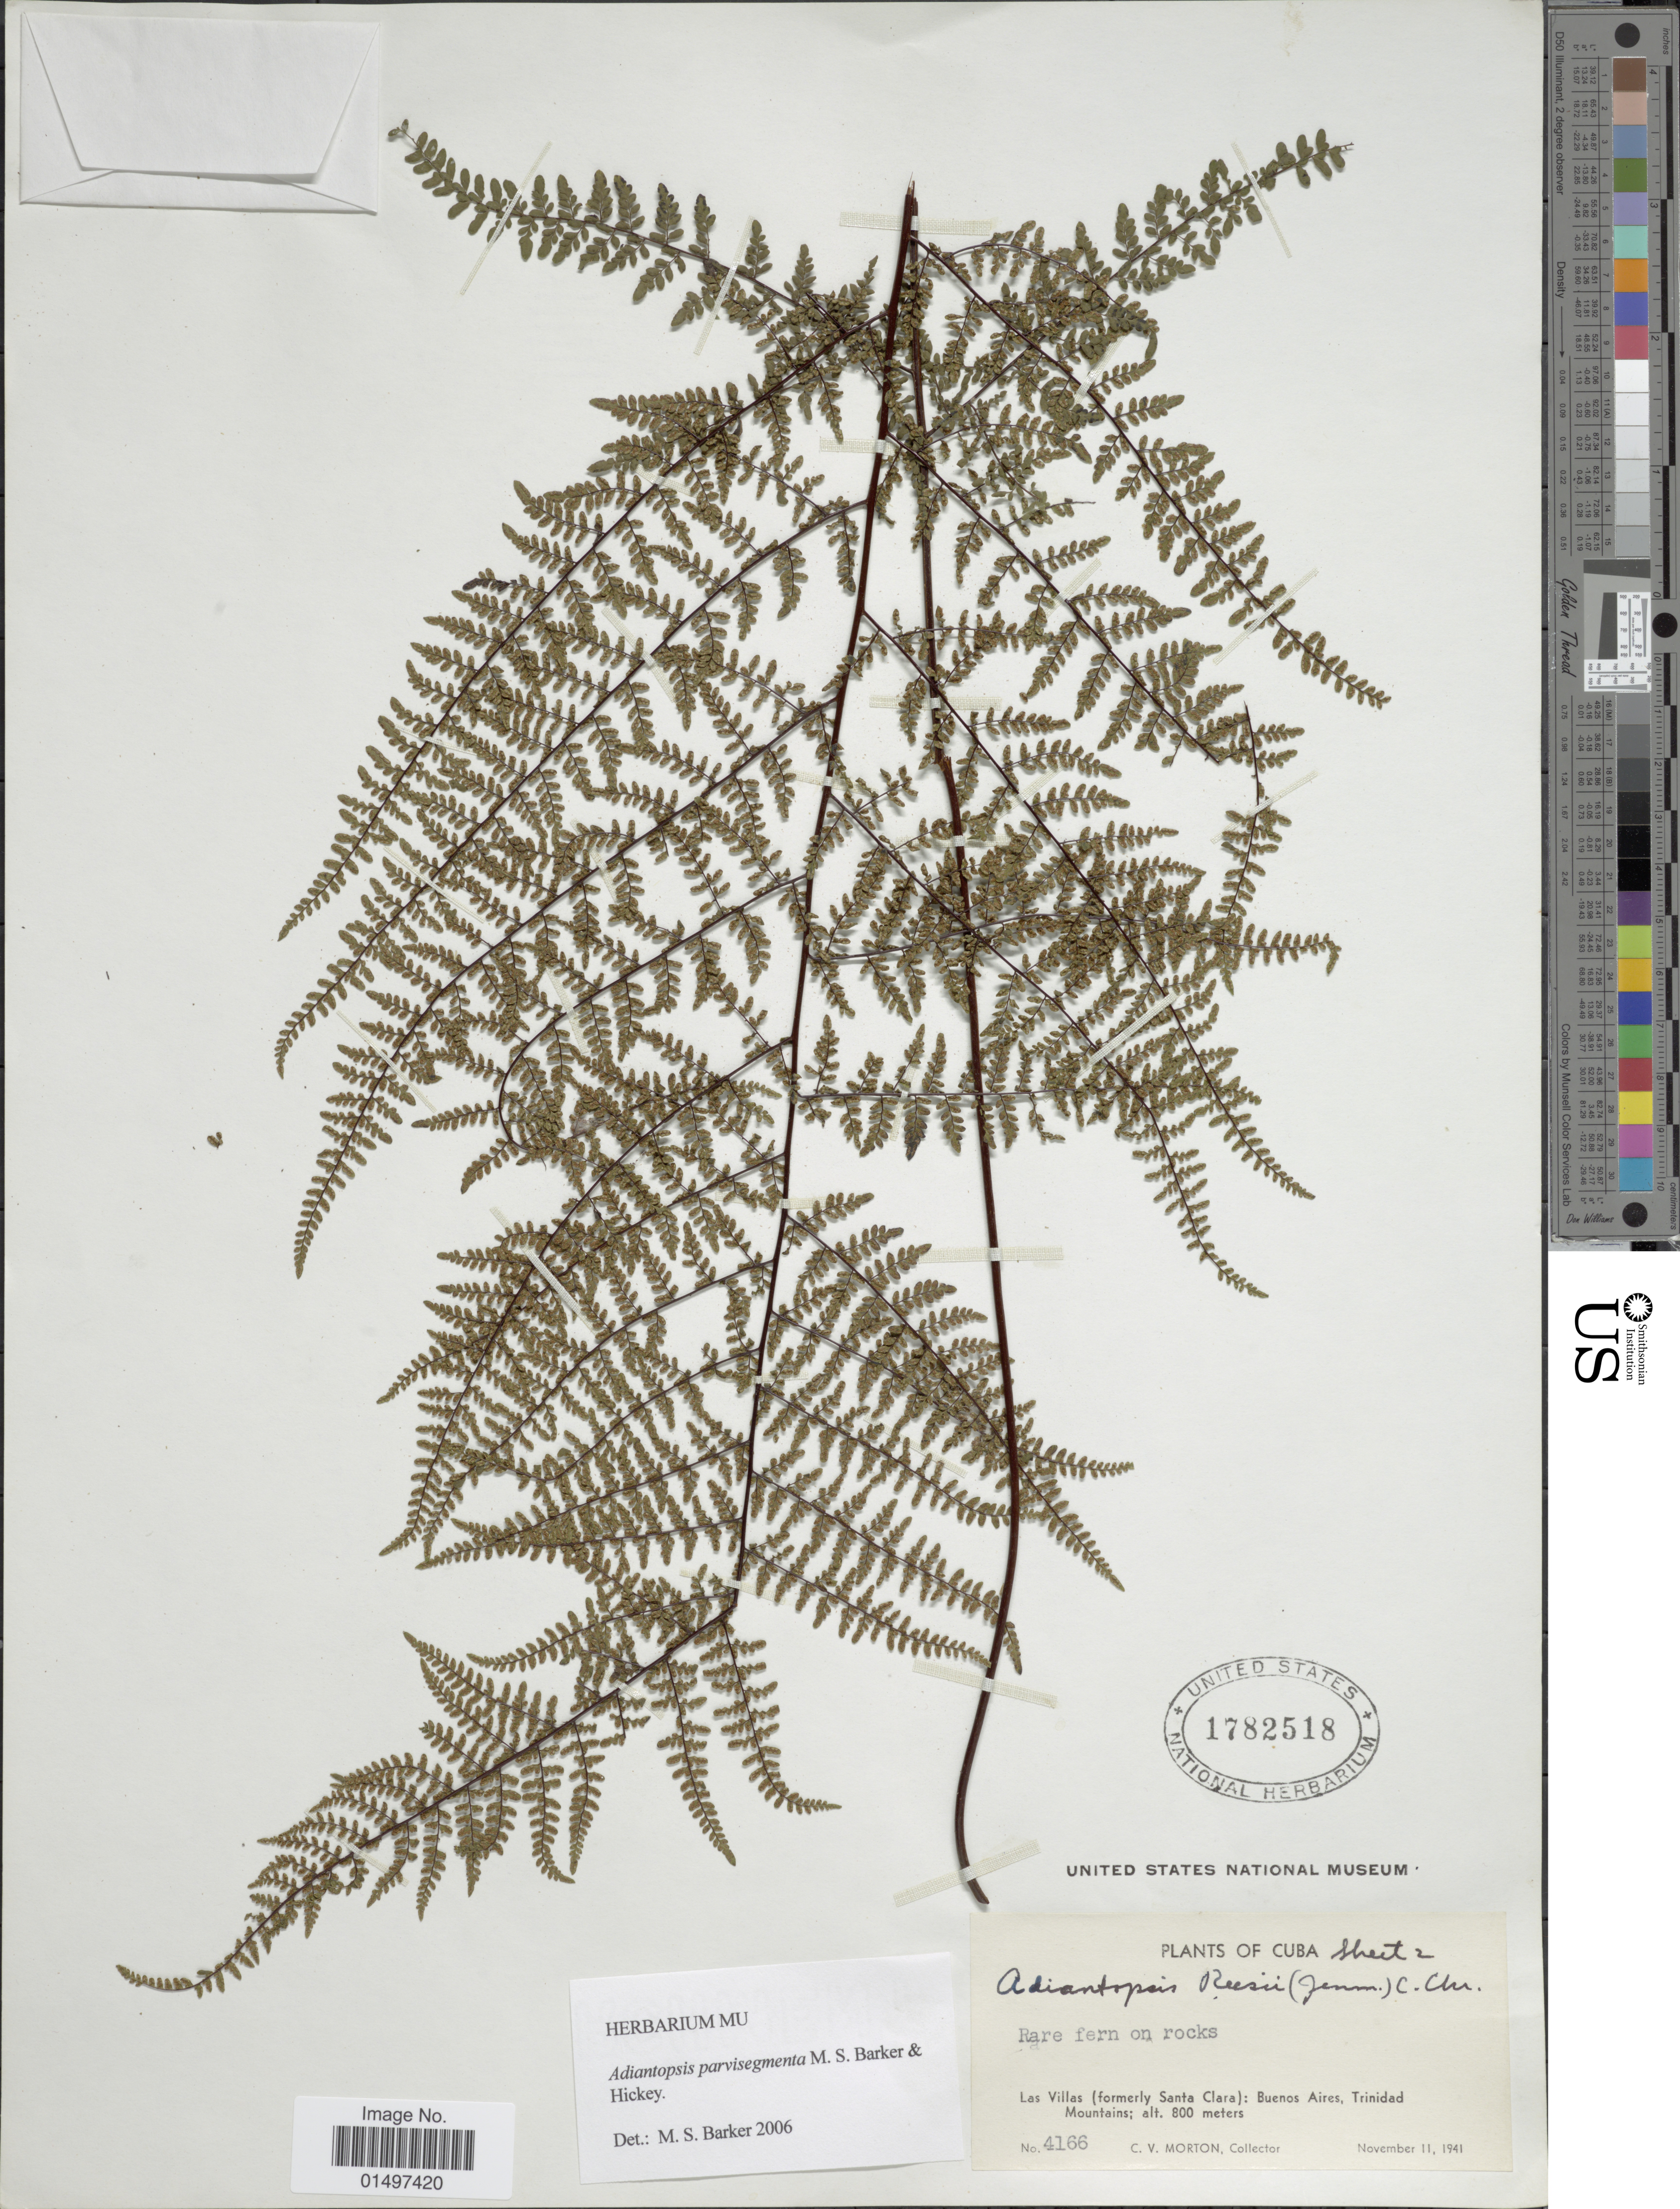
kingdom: Plantae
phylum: Tracheophyta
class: Polypodiopsida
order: Polypodiales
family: Pteridaceae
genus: Adiantopsis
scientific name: Adiantopsis parvisegmenta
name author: M.S. Barker & Hickey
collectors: C. V. Morton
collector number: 4166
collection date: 1941-11-11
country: Cuba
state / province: Las Villas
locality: Las Villas (formerly Santa Clara): Buenos Aires, Trinidad Mountains.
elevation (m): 800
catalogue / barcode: US 1782518